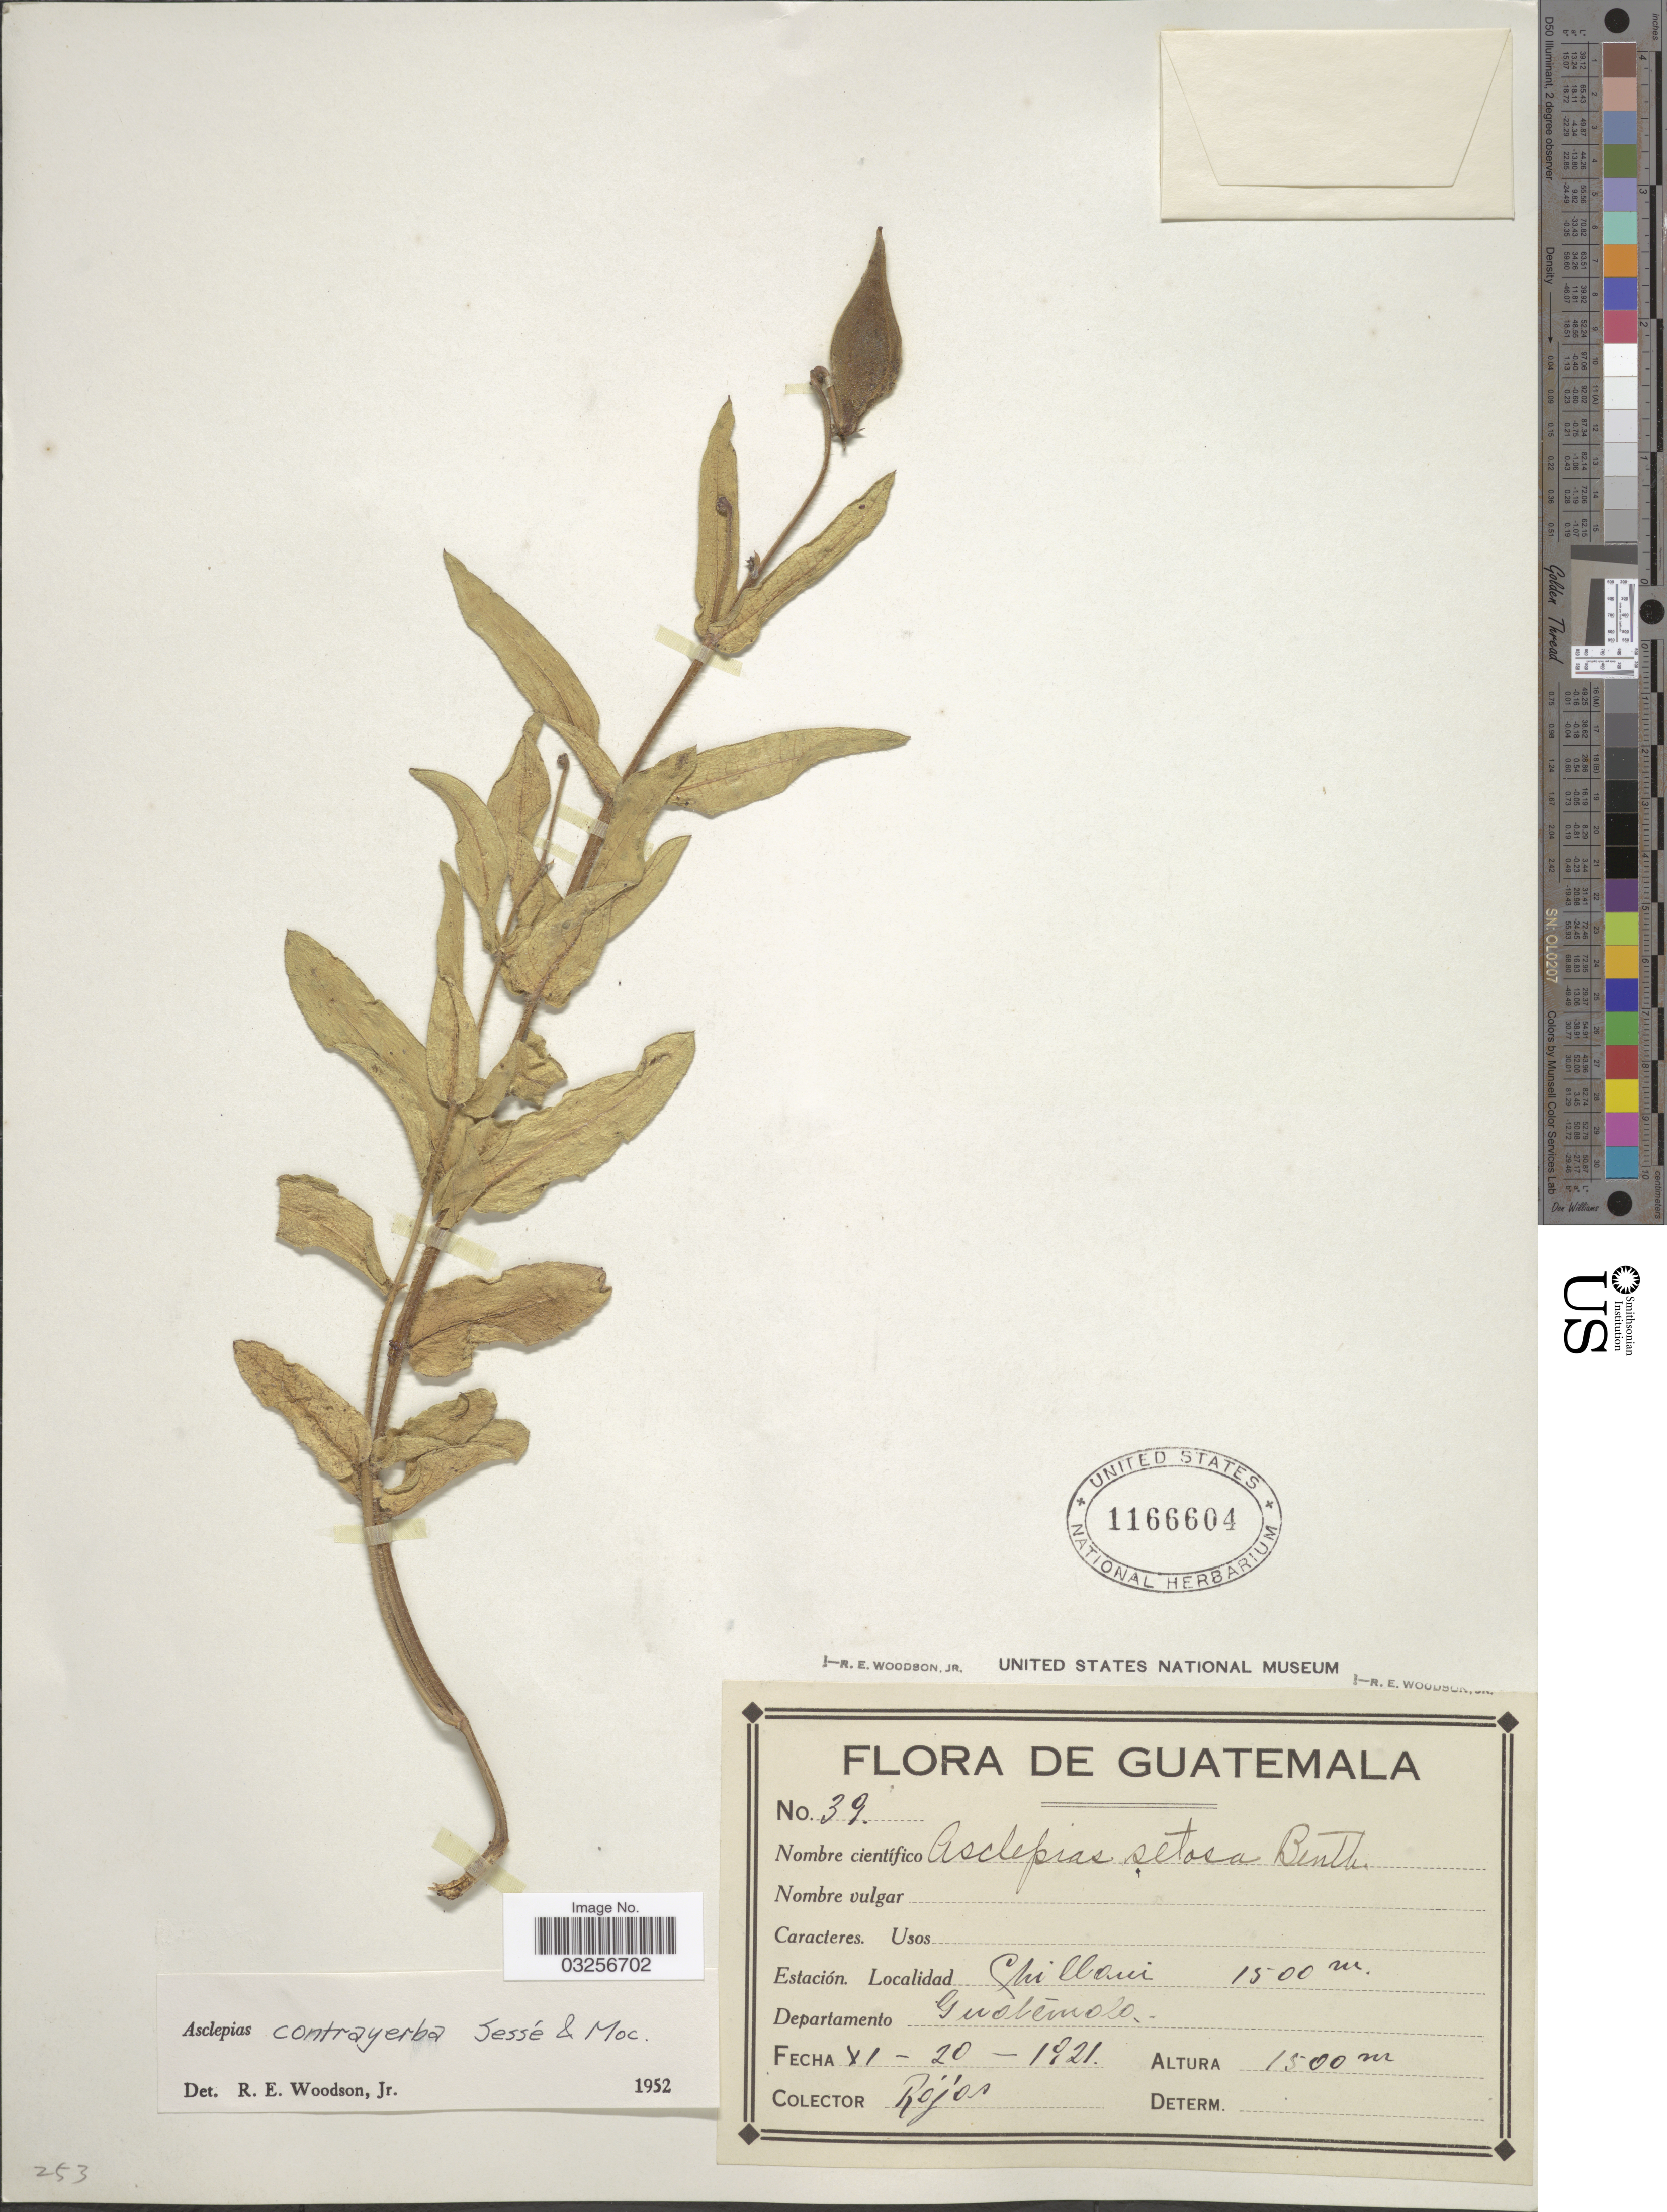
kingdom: Plantae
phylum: Tracheophyta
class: Magnoliopsida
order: Gentianales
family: Apocynaceae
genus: Asclepias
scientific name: Asclepias contrayerba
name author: Sessé & Moc.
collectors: Rójos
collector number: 39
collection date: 1921-11-20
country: Guatemala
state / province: Guatemala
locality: Chillani, Departamento Guatemala.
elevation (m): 1500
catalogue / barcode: US 1166604